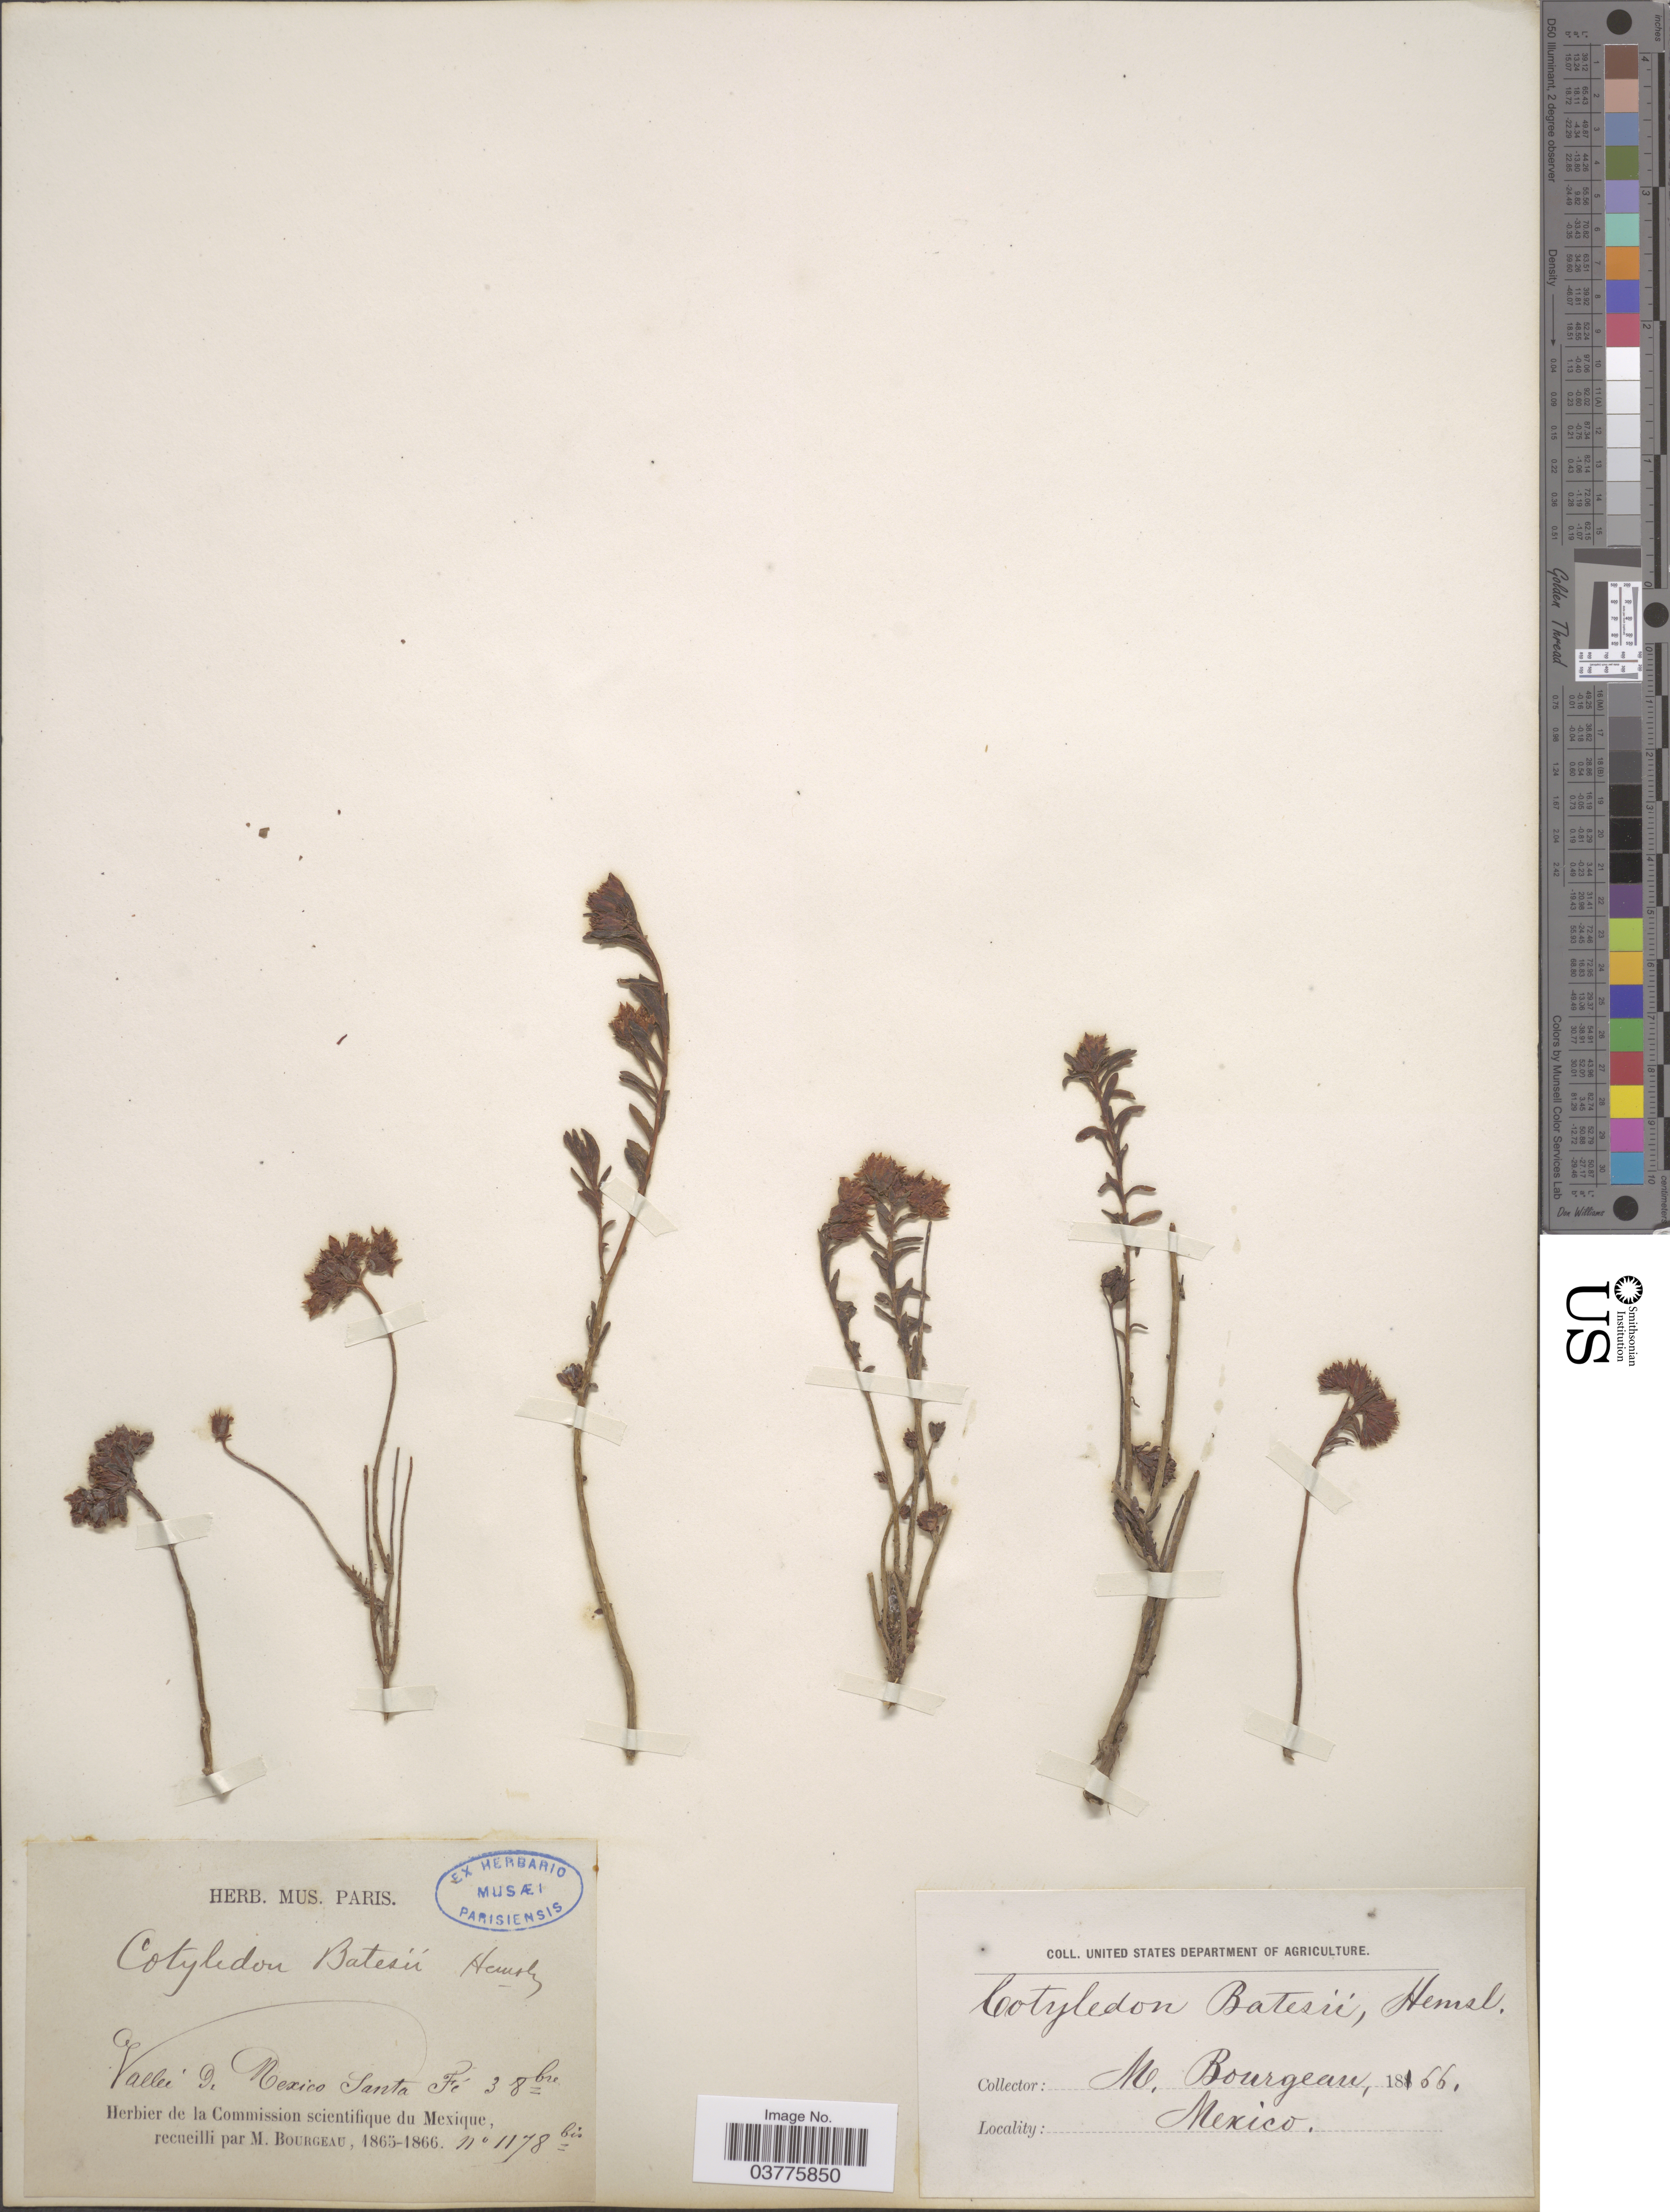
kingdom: Plantae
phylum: Tracheophyta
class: Magnoliopsida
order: Saxifragales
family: Crassulaceae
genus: Sedum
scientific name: Sedum goldmanii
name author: (Rose) Moran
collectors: M. Bourgeau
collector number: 1178bis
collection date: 1866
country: Mexico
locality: Vallée de Mexico Santa Fé.